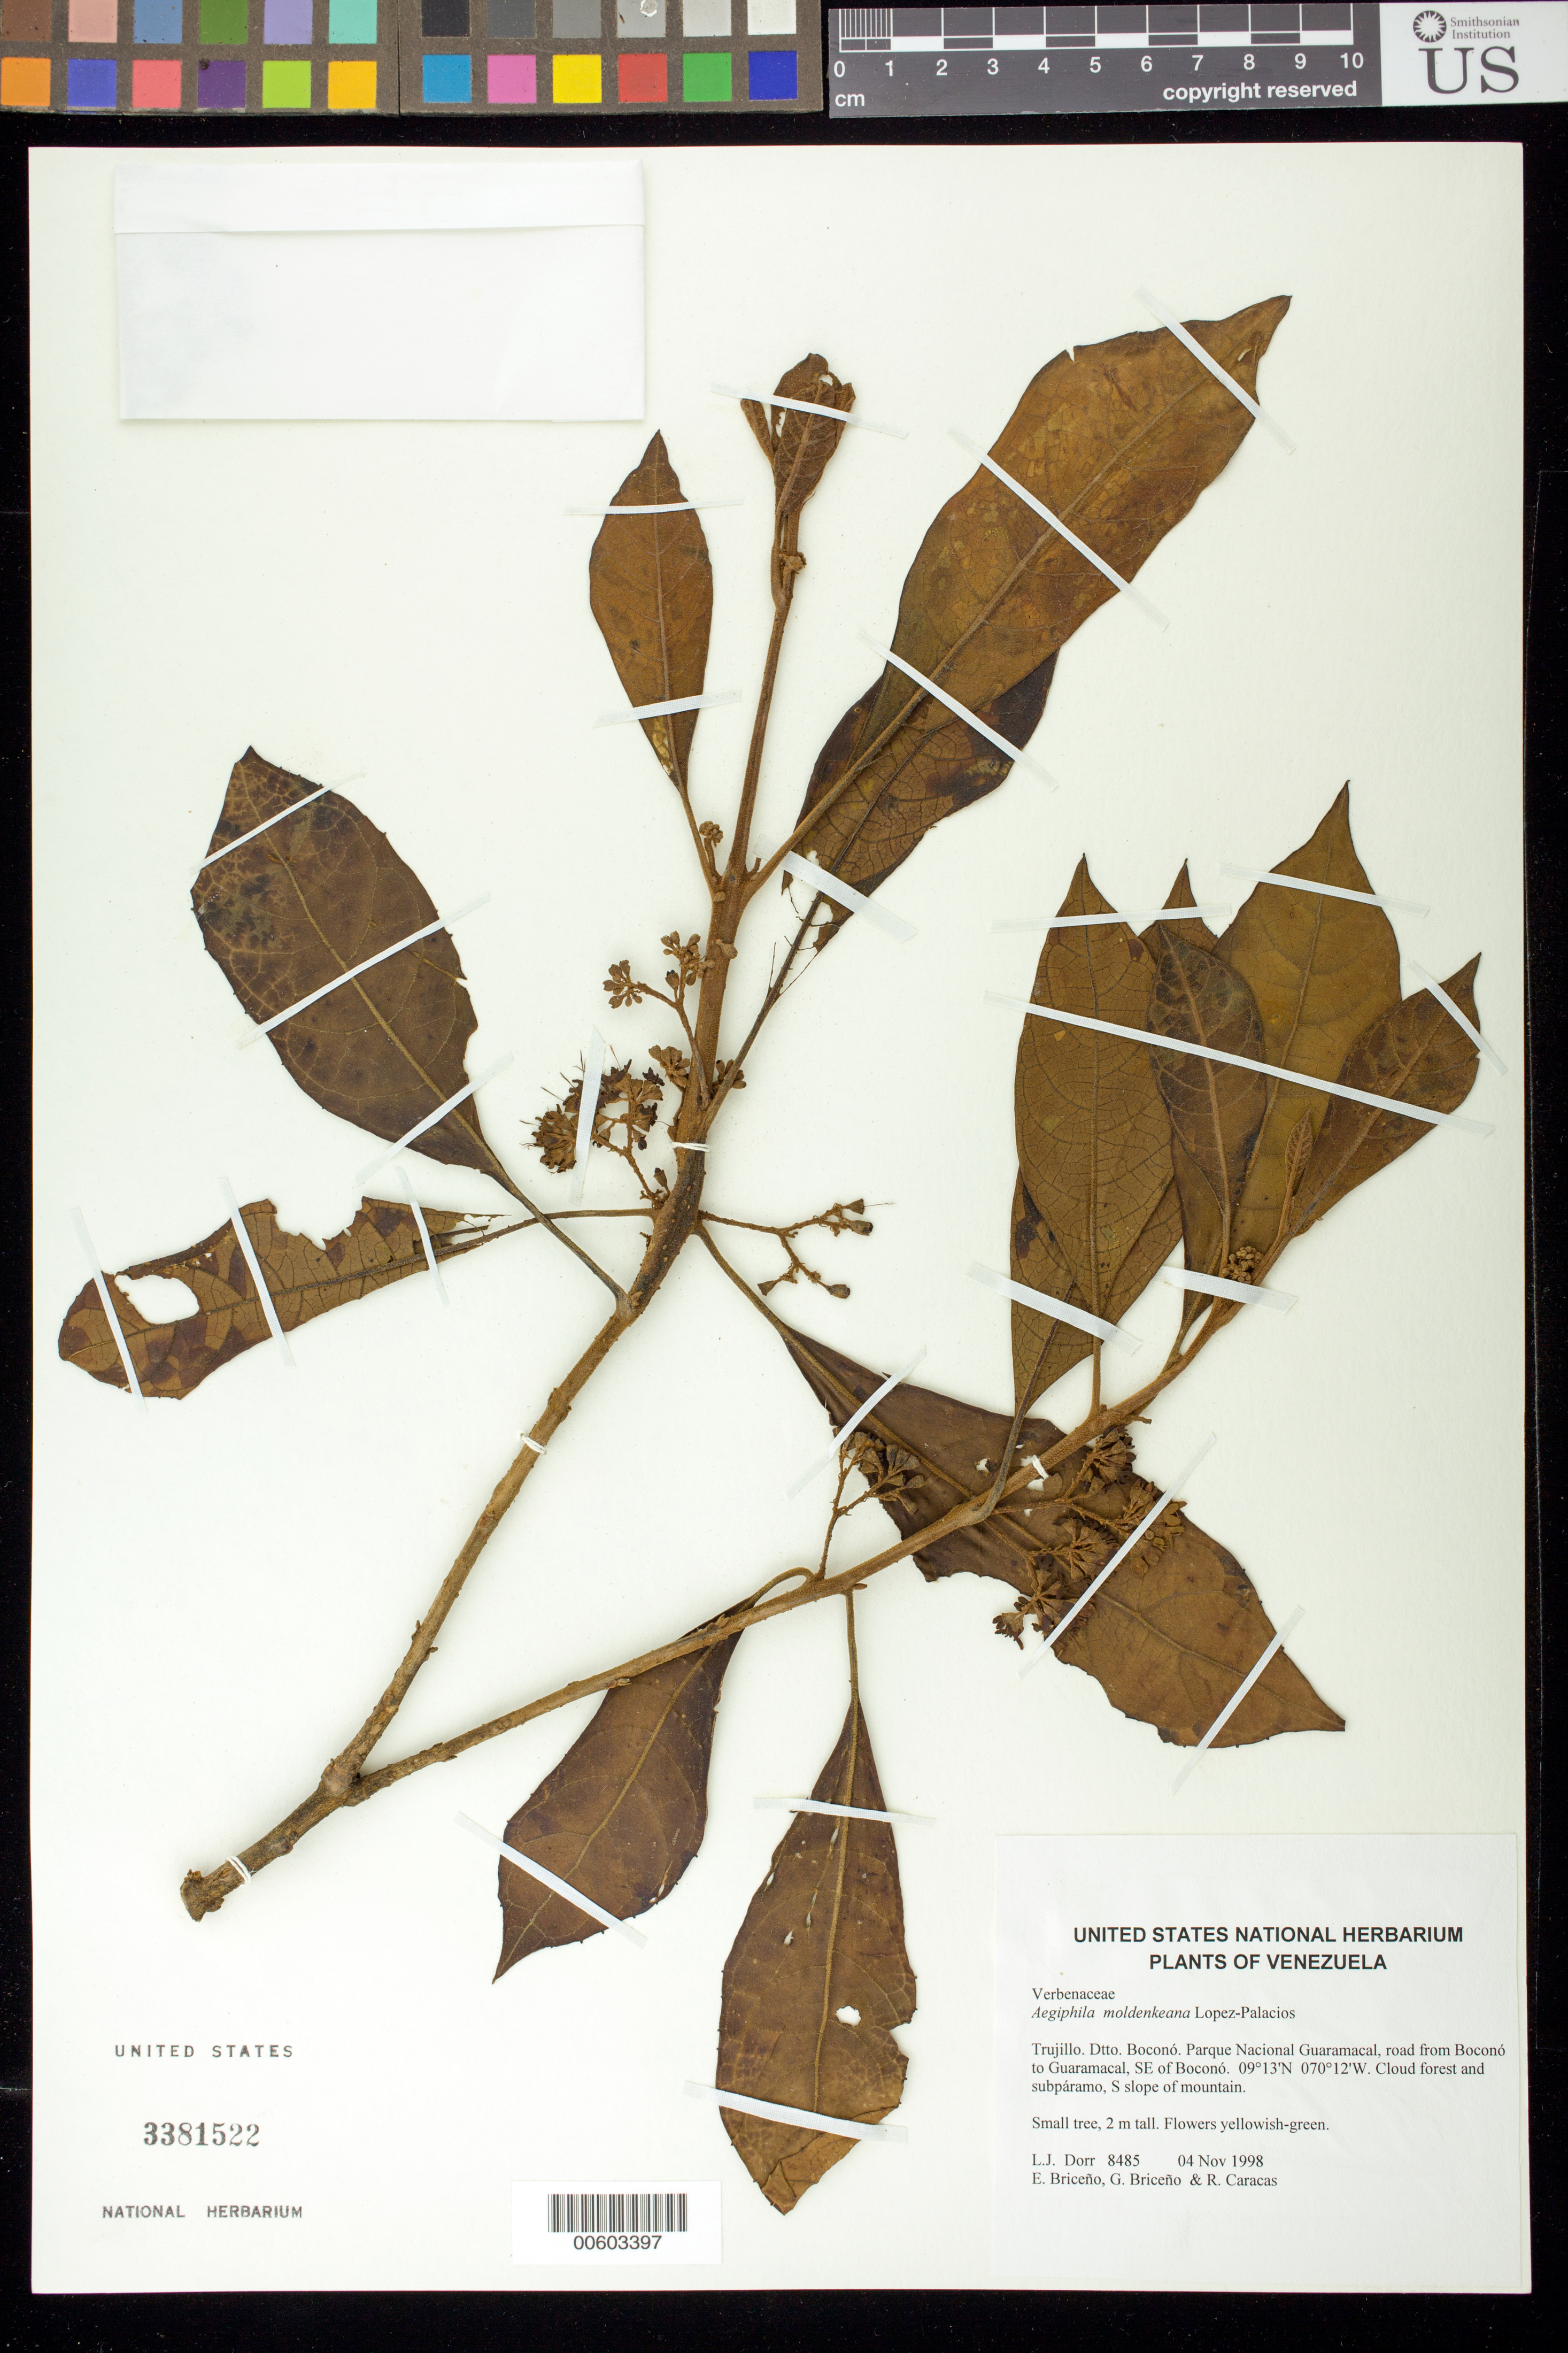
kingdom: Plantae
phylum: Tracheophyta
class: Magnoliopsida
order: Lamiales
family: Lamiaceae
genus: Aegiphila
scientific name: Aegiphila moldenkeana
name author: López-Pal.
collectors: L. J. Dorr, E. Briceño, G. Briceño & R. Caracas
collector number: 8485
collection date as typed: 04 Nov 1998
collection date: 1998-11-04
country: Venezuela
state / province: Trujillo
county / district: Boconó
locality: Parque Nacional Guaramacal, road from Boconó to Guaramacal, SE of Boconó.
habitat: Cloud forest and subpáramo, S slope of mountain.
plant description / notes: MO, NY, PORT, US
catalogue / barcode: US 3381522